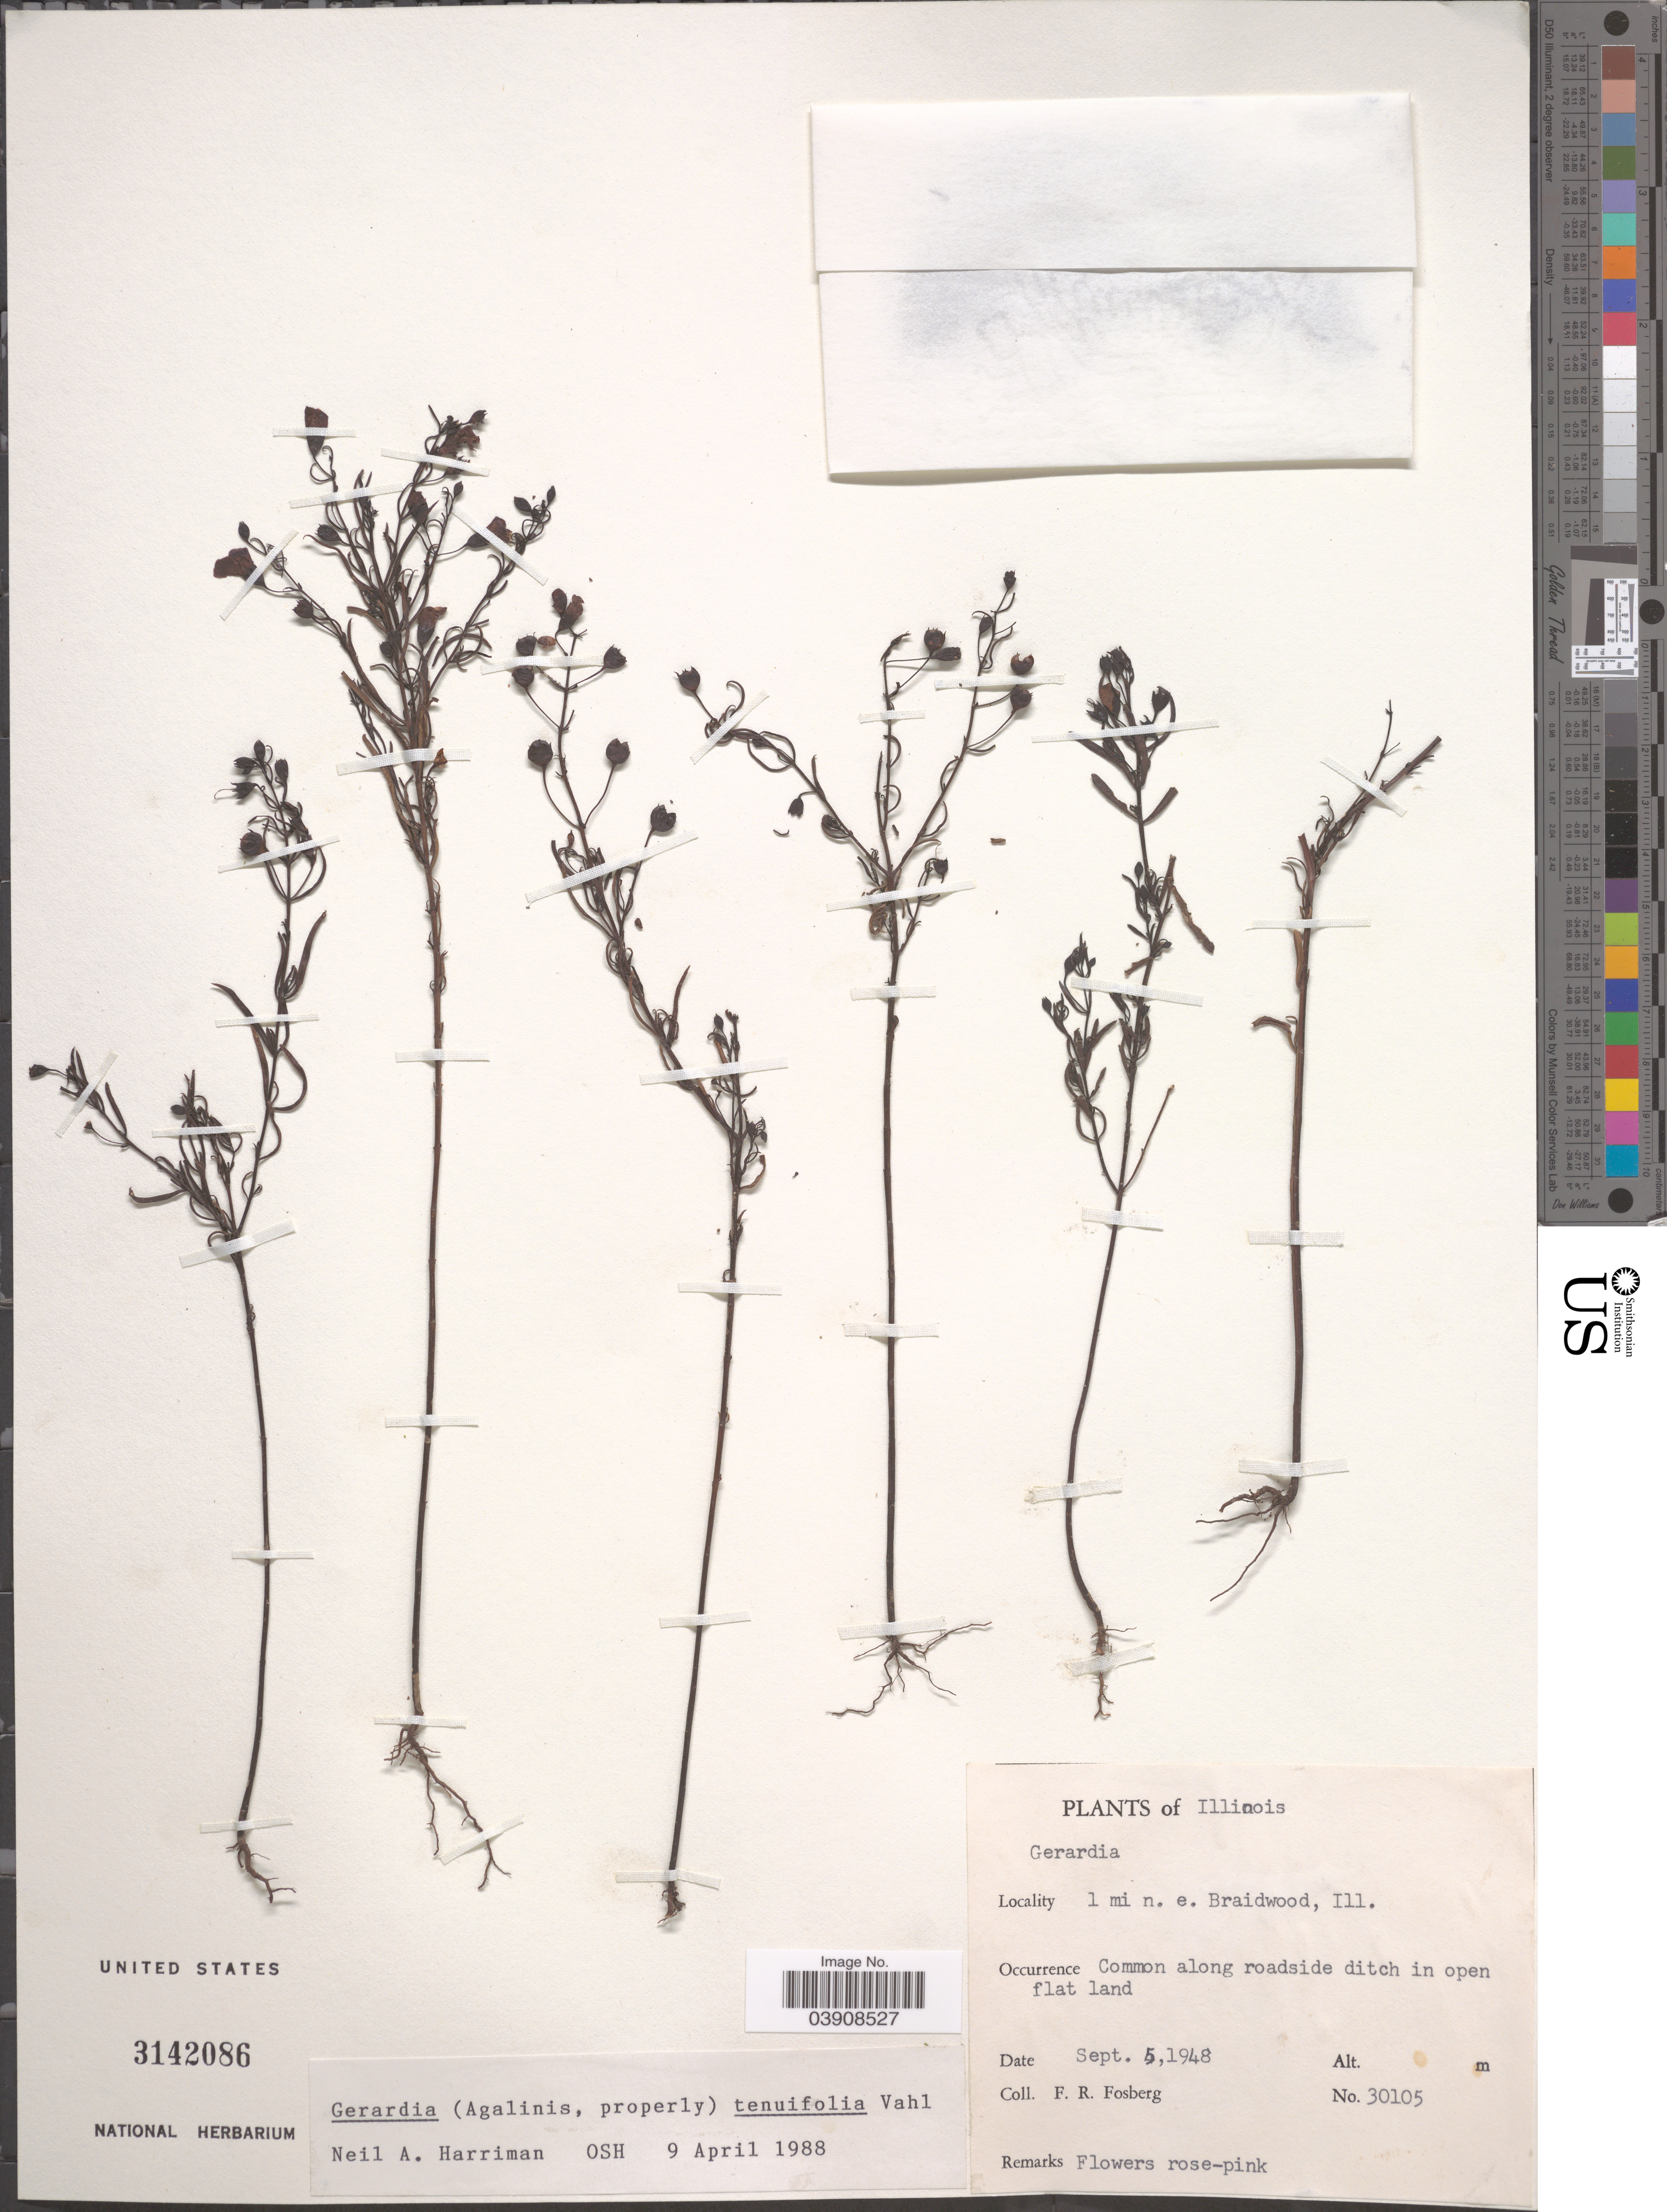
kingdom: Plantae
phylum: Tracheophyta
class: Magnoliopsida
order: Lamiales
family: Orobanchaceae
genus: Agalinis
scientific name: Agalinis tenuifolia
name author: (Vahl) Raf.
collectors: F. R. Fosberg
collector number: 30105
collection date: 1948-09-05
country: United States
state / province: Illinois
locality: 1 mi n. e. Braidwood.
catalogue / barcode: US 3142086